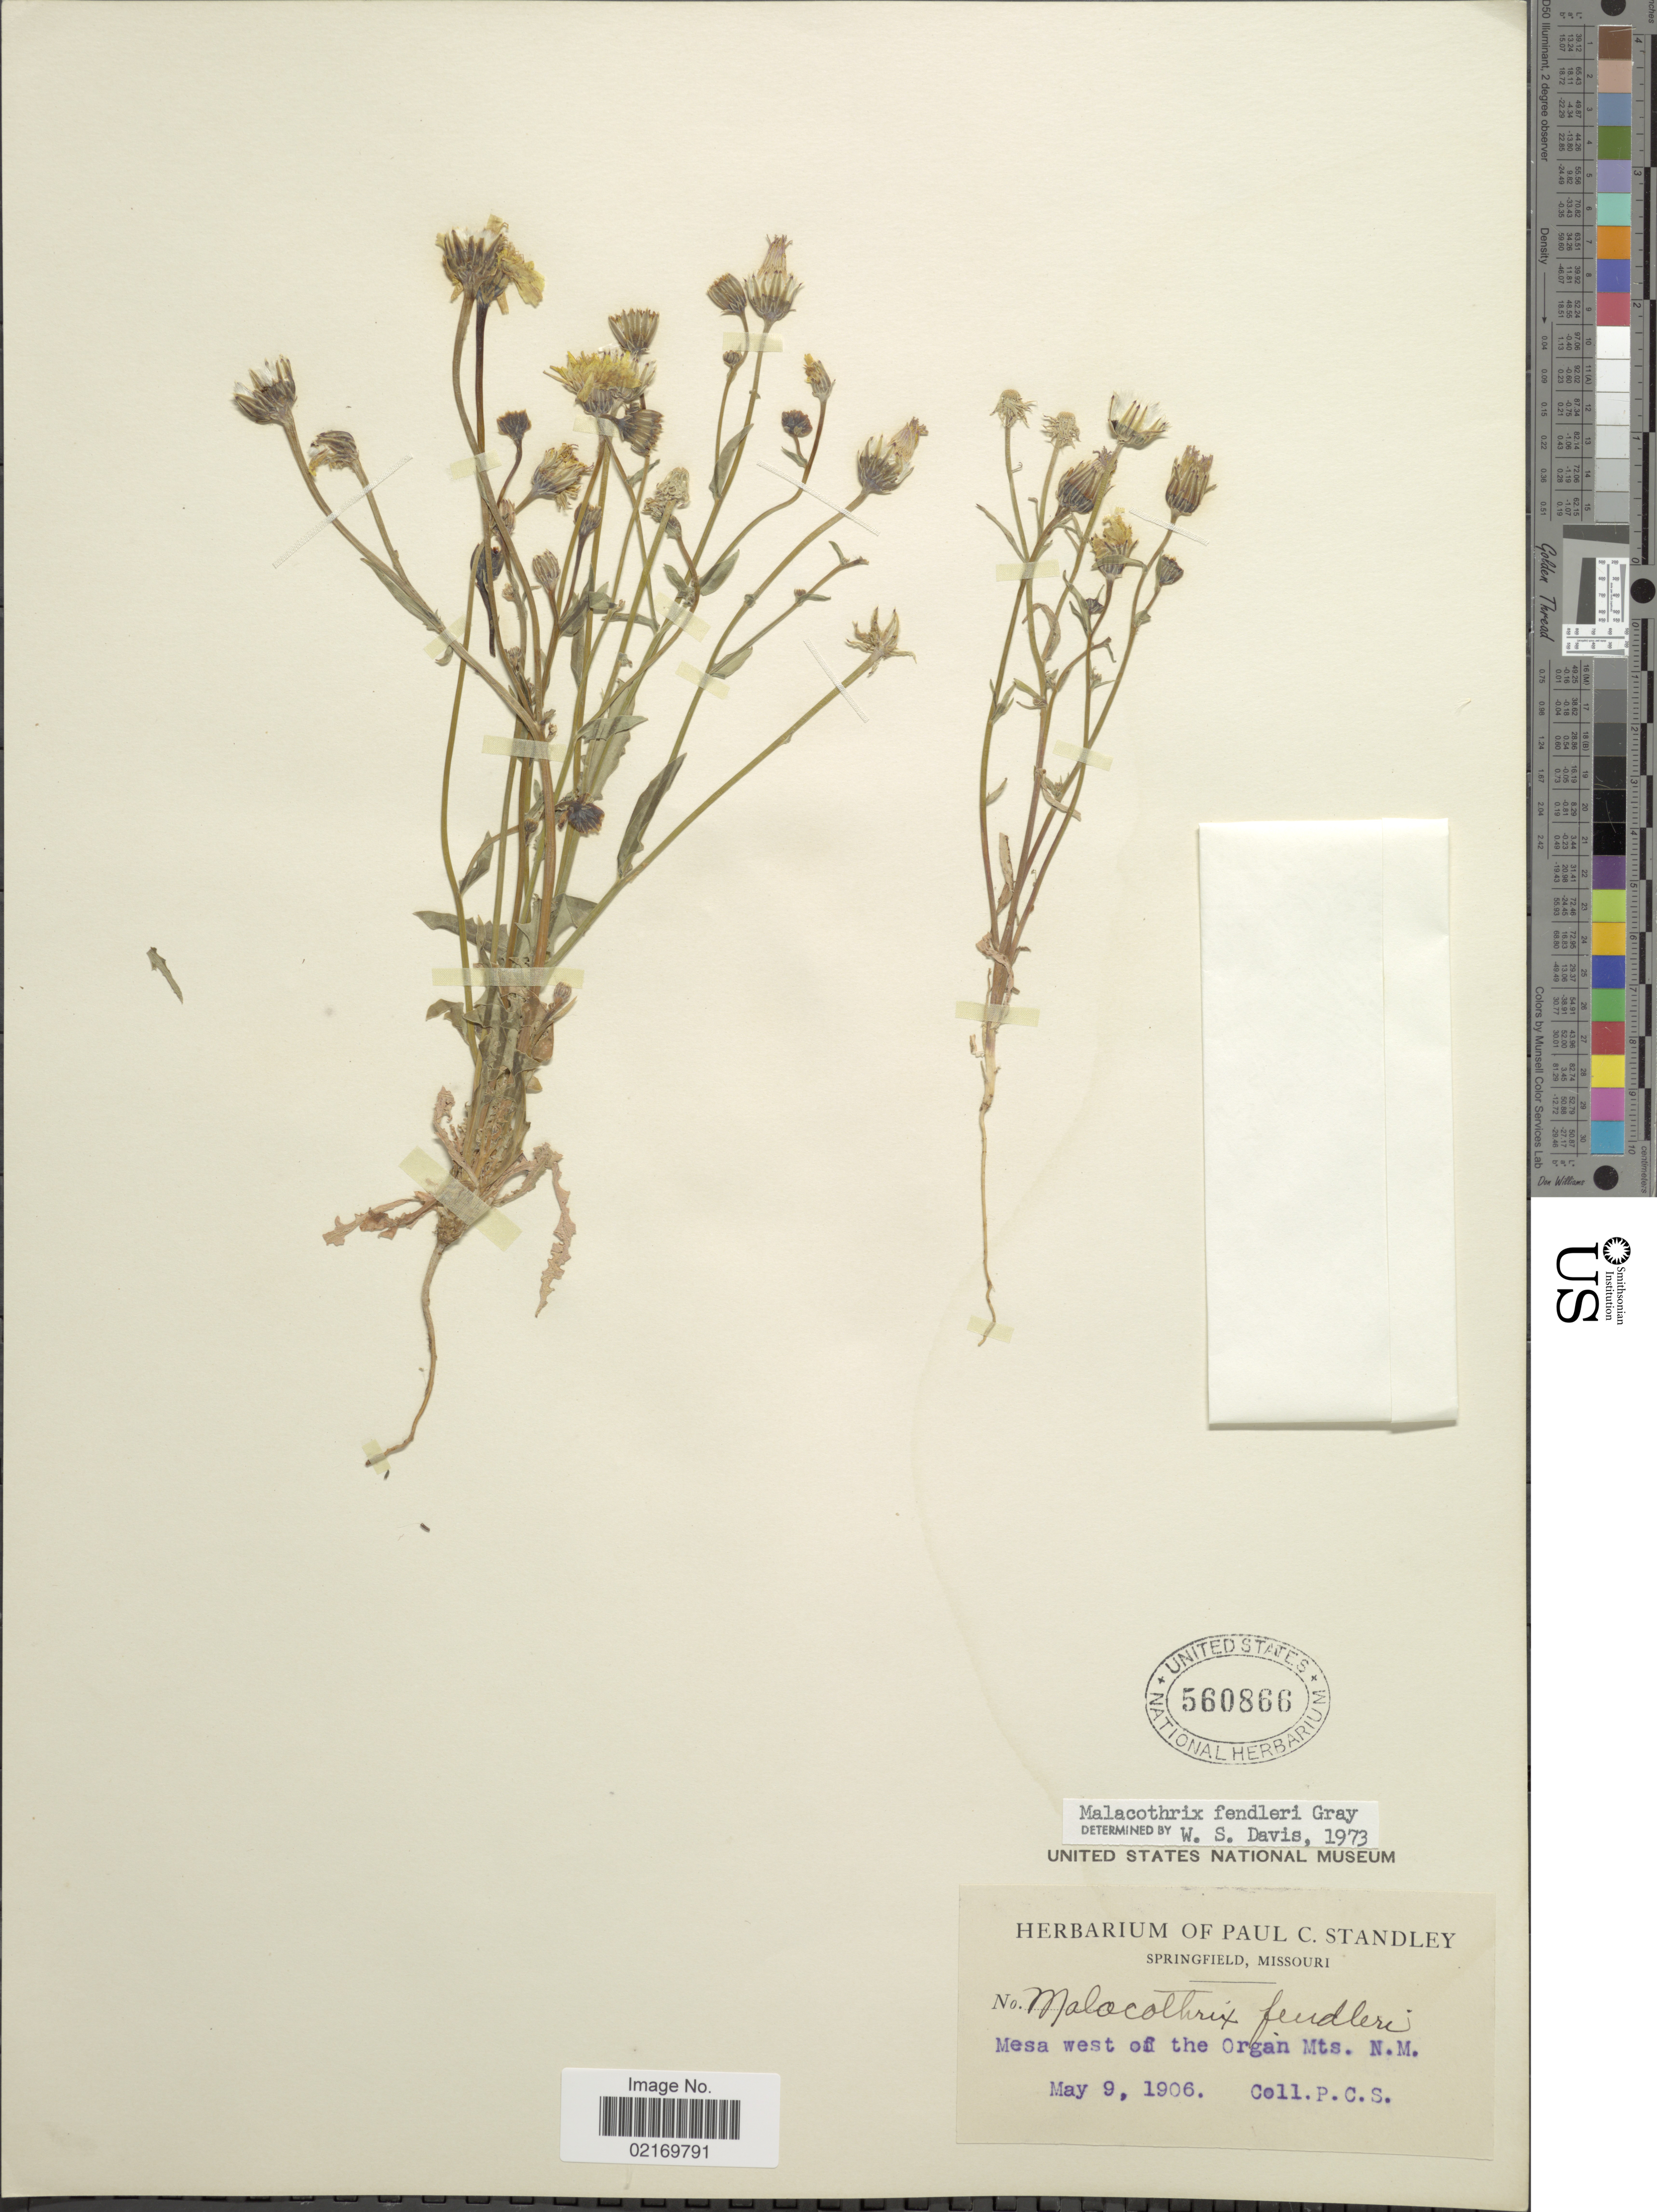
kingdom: Plantae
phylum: Tracheophyta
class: Magnoliopsida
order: Asterales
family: Asteraceae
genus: Malacothrix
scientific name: Malacothrix fendleri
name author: A. Gray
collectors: P. C. Standley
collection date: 1906-05-09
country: United States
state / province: New Mexico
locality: Mesa west of the Organ Mts., N. M.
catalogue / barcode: US 560866